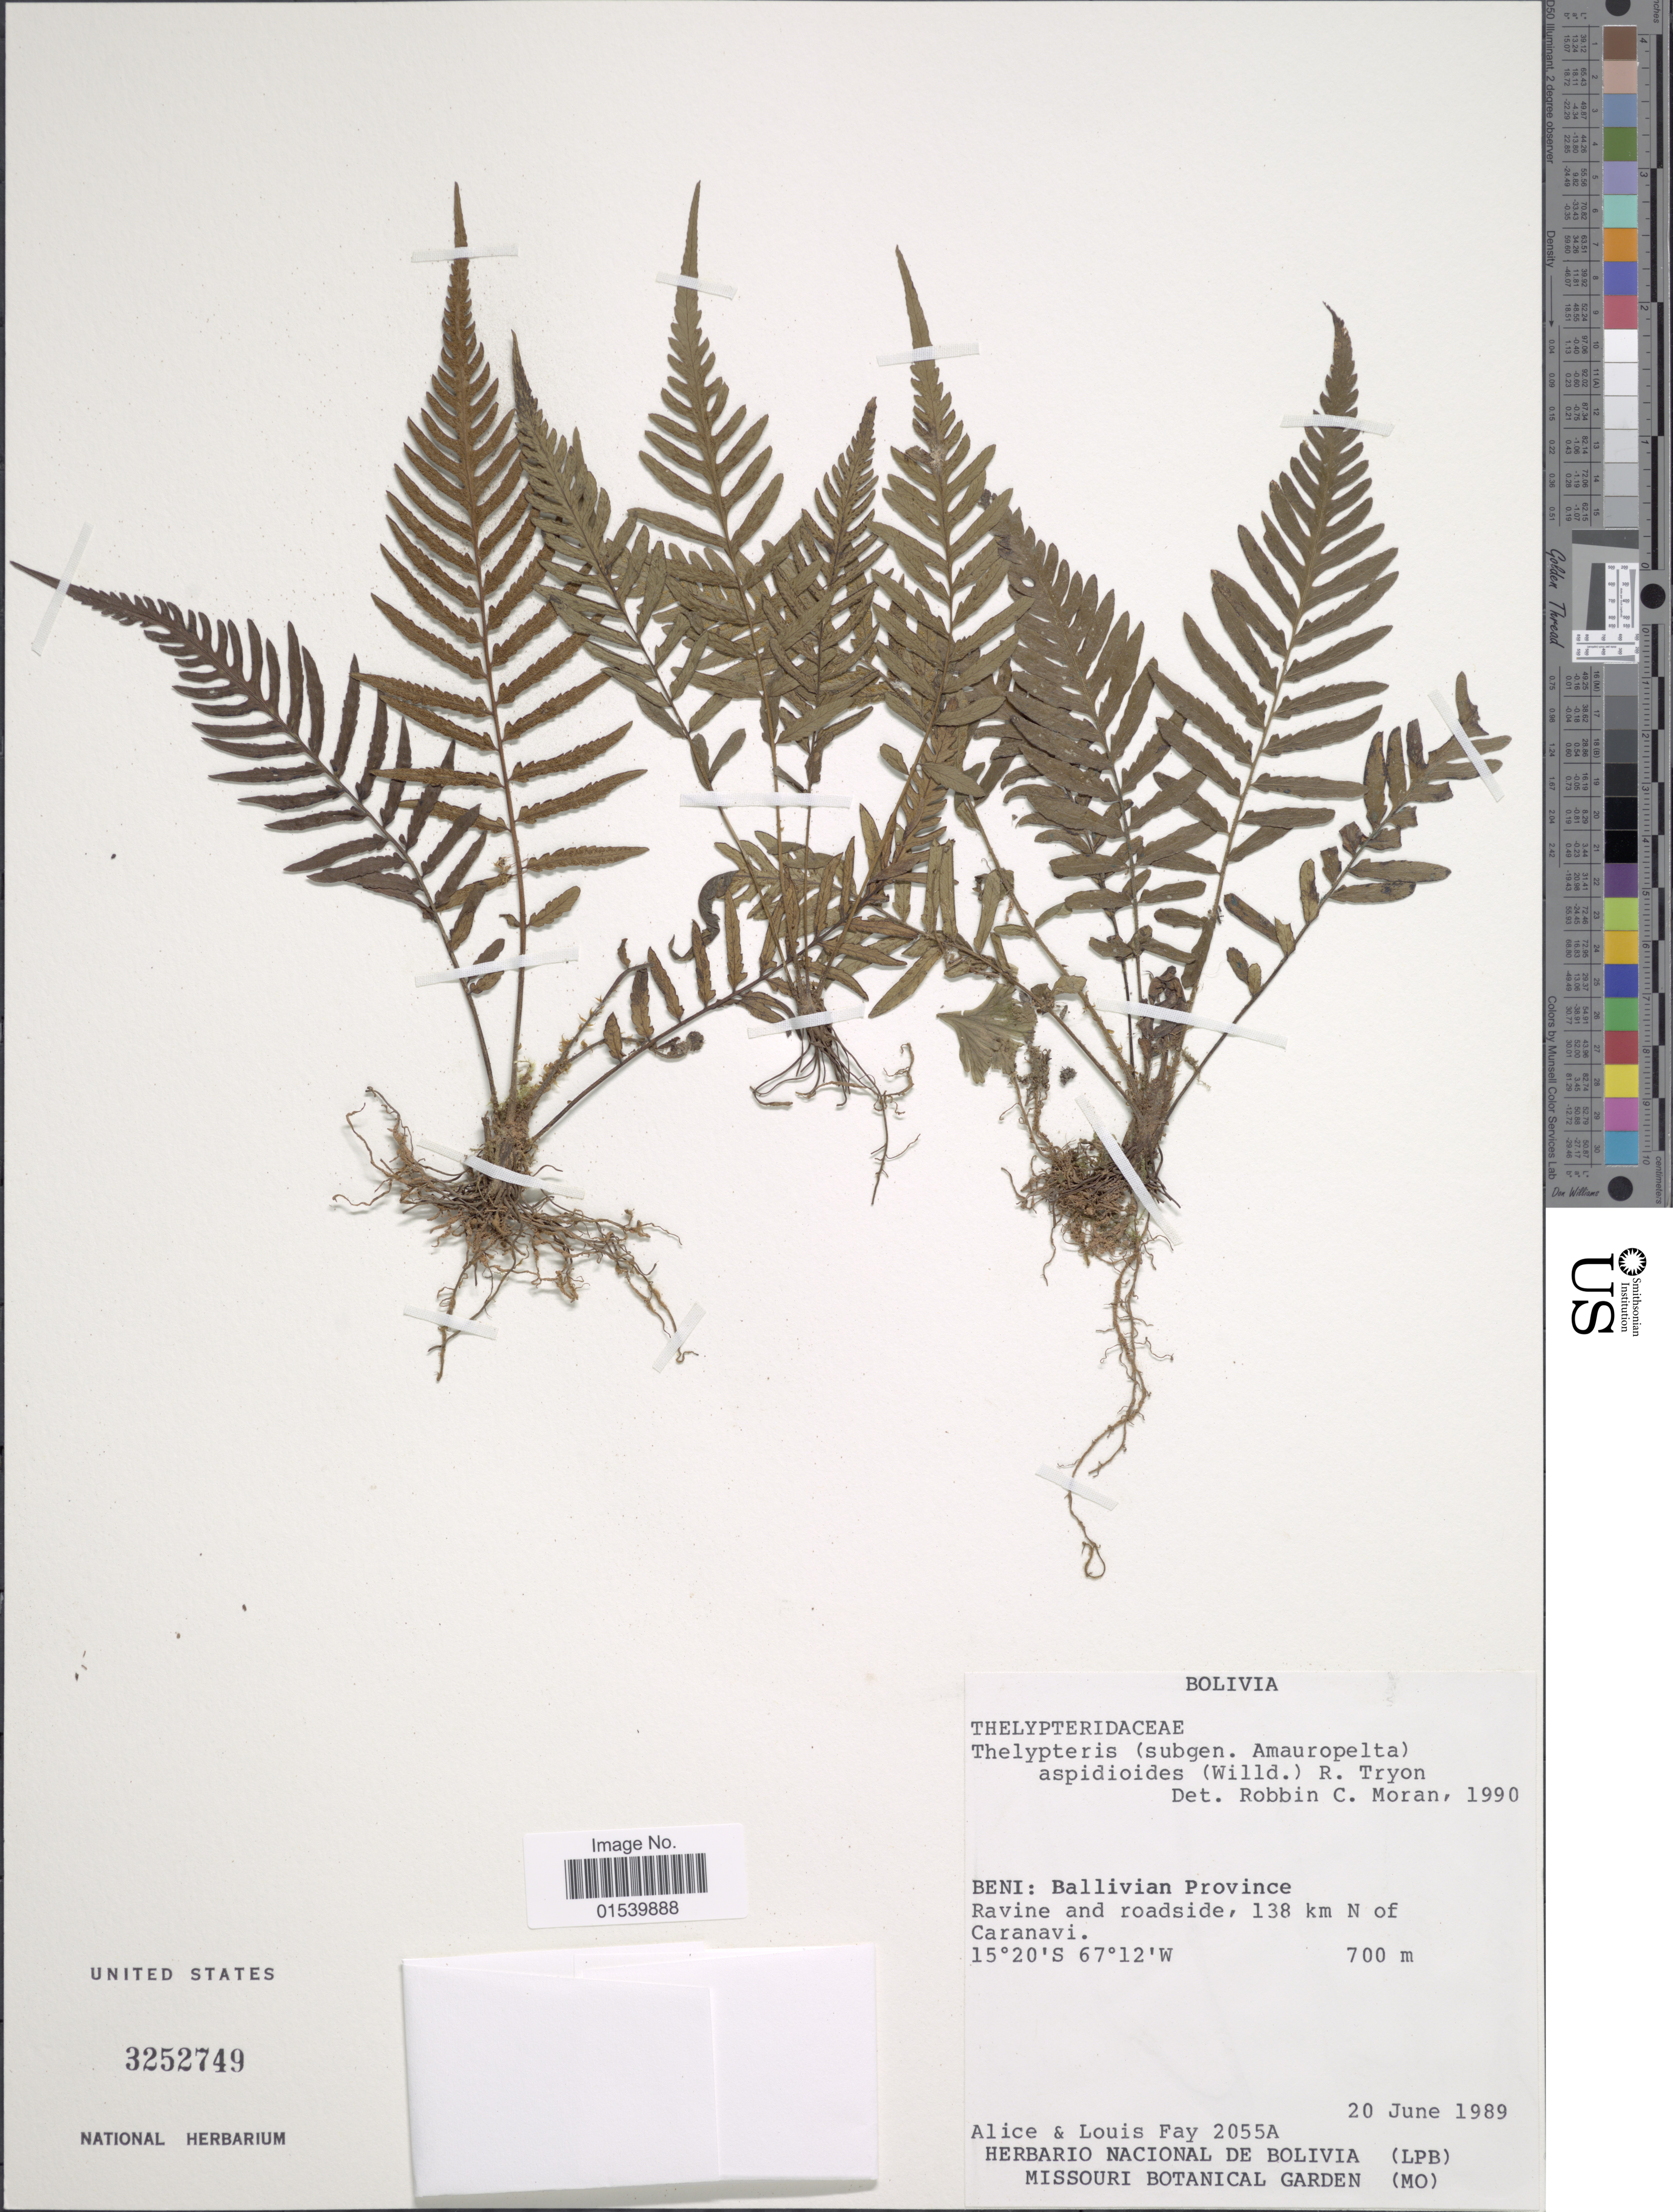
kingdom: Plantae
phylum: Tracheophyta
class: Polypodiopsida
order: Polypodiales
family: Thelypteridaceae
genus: Amauropelta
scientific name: Amauropelta aspidioides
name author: (Willd.) Pic. Serm.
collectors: A. Fay & L. Fay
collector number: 2055A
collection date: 1989-06-20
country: Bolivia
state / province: Beni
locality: Ballivian Provincia Ravine and roadside, 138 km N of Caranavi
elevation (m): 700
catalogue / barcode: US 3252749